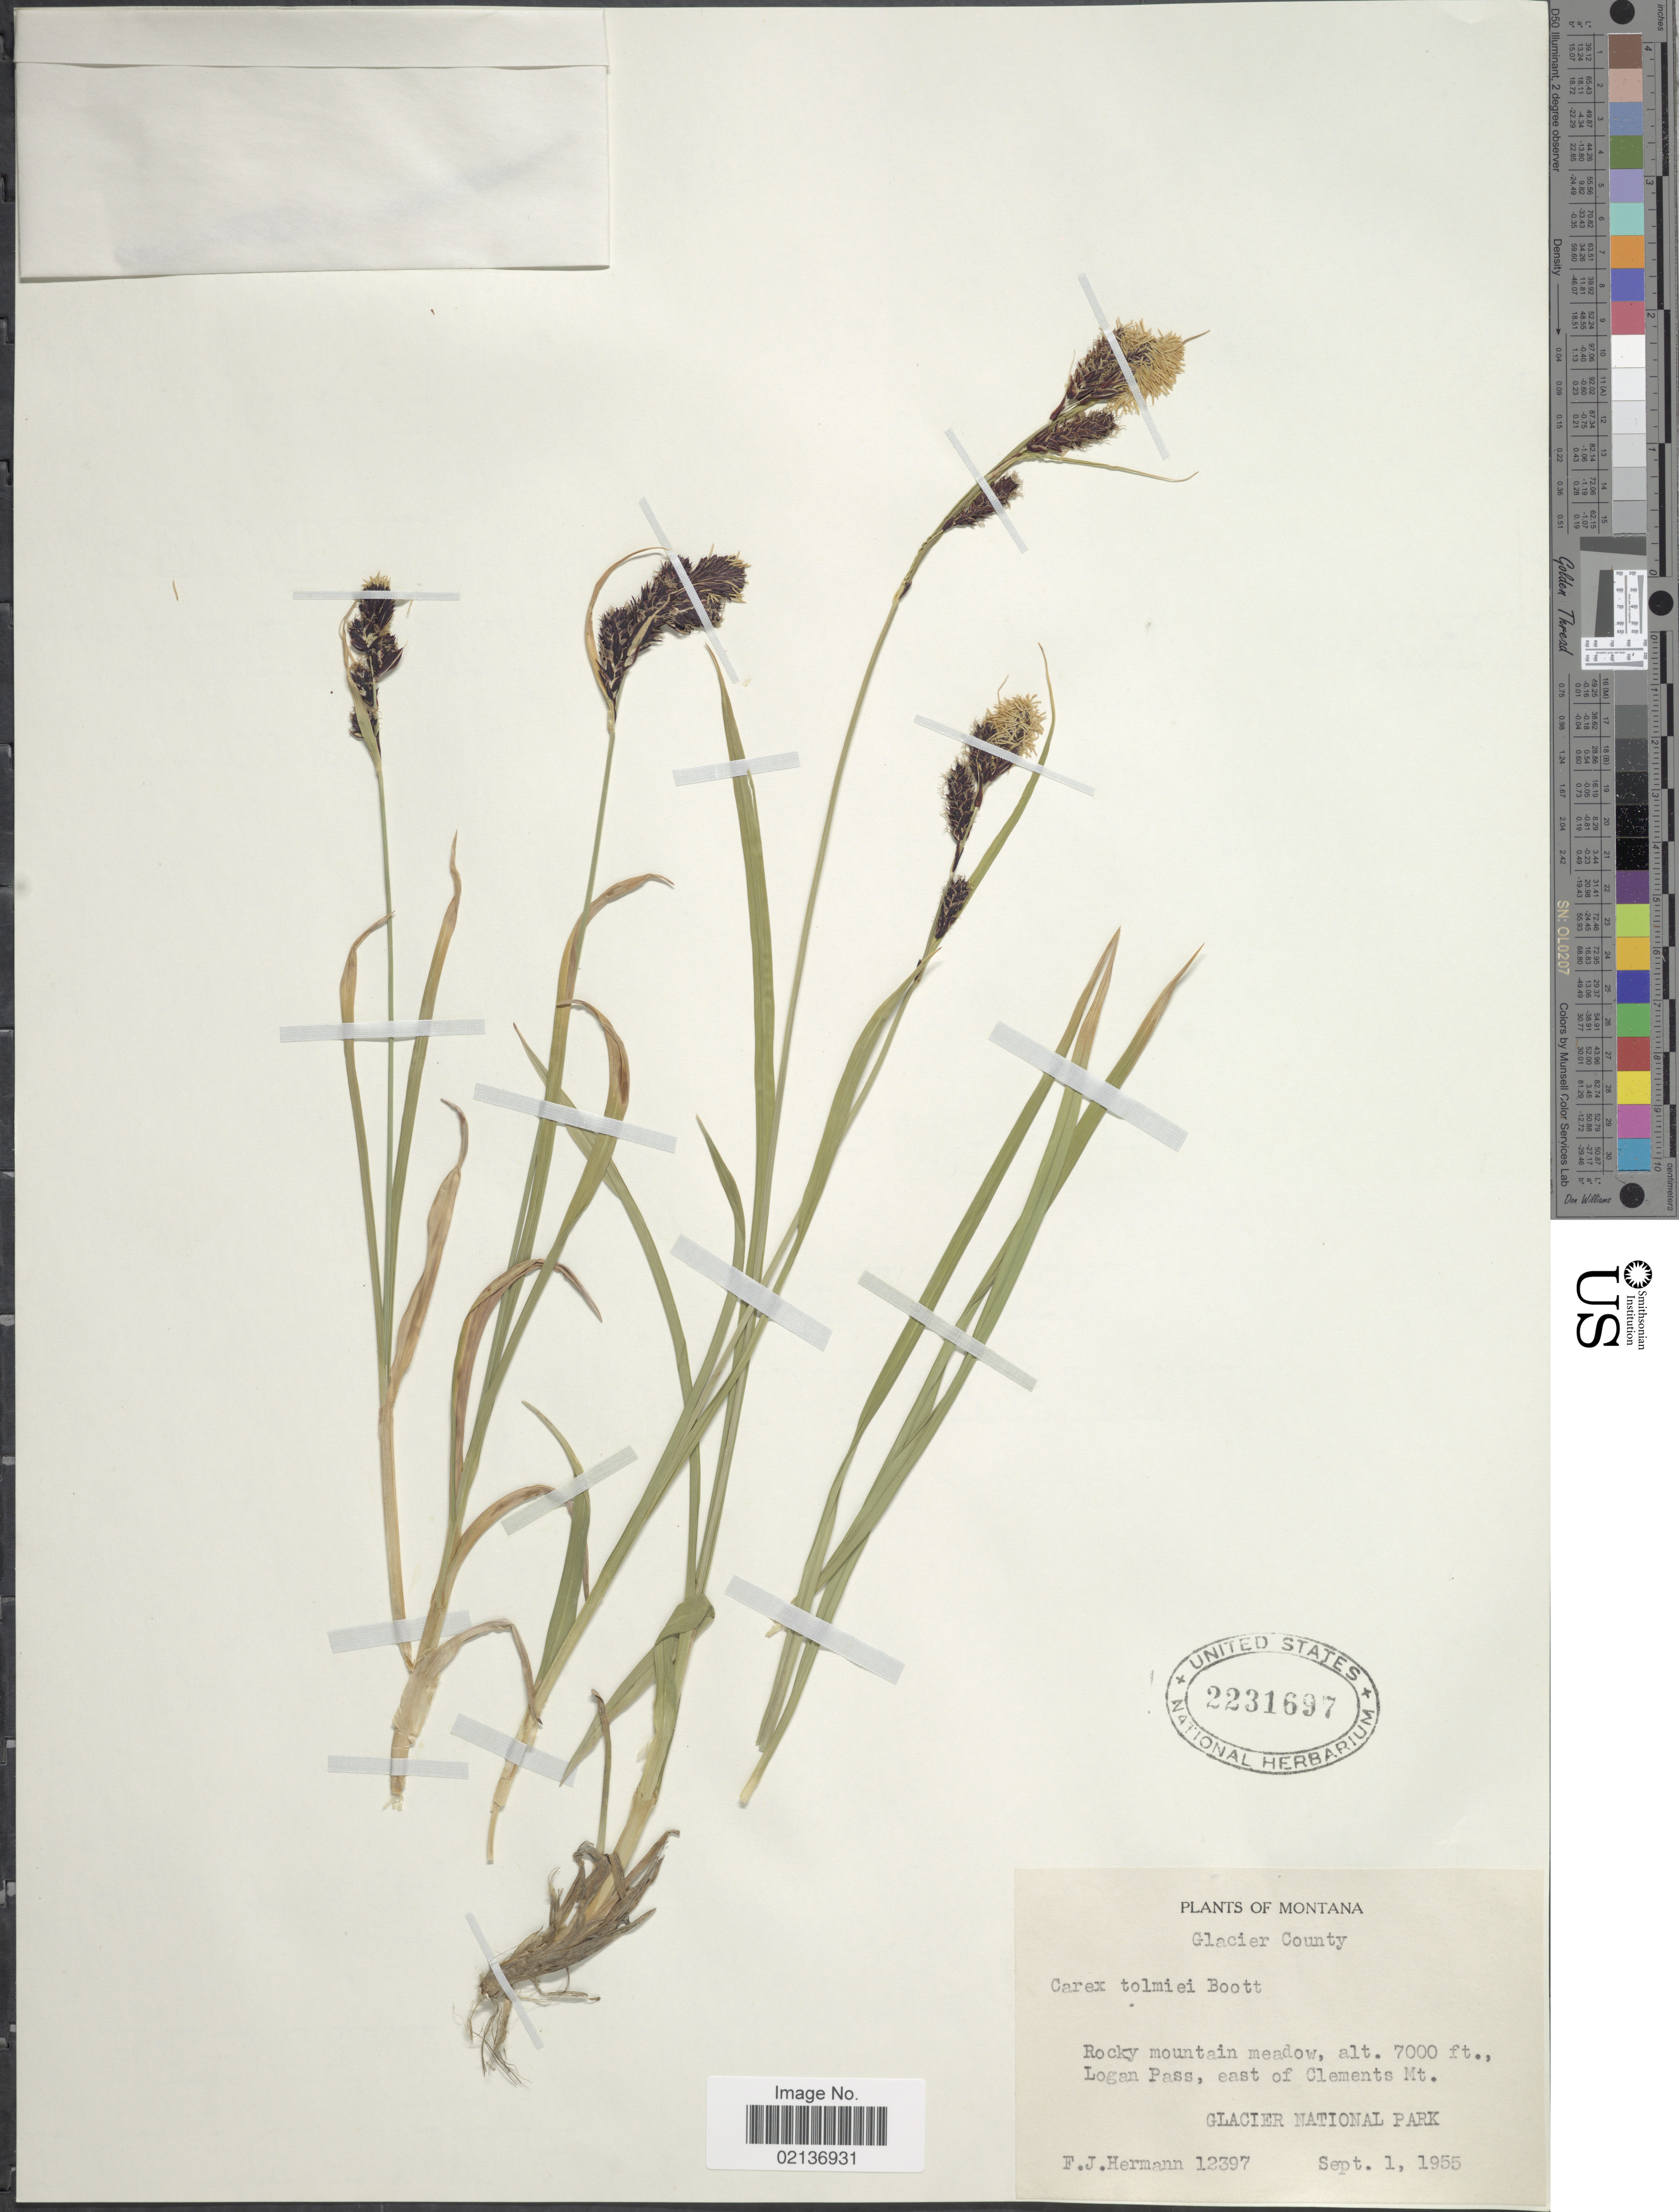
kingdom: Plantae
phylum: Tracheophyta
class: Liliopsida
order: Poales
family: Cyperaceae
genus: Carex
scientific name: Carex spectabilis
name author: Dewey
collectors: F. J. Hermann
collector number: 12397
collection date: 1955-09-01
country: United States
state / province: Montana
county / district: Glacier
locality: Logan Pass, east of Clements Mt, Glacier National Park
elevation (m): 2134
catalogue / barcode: US 2231697